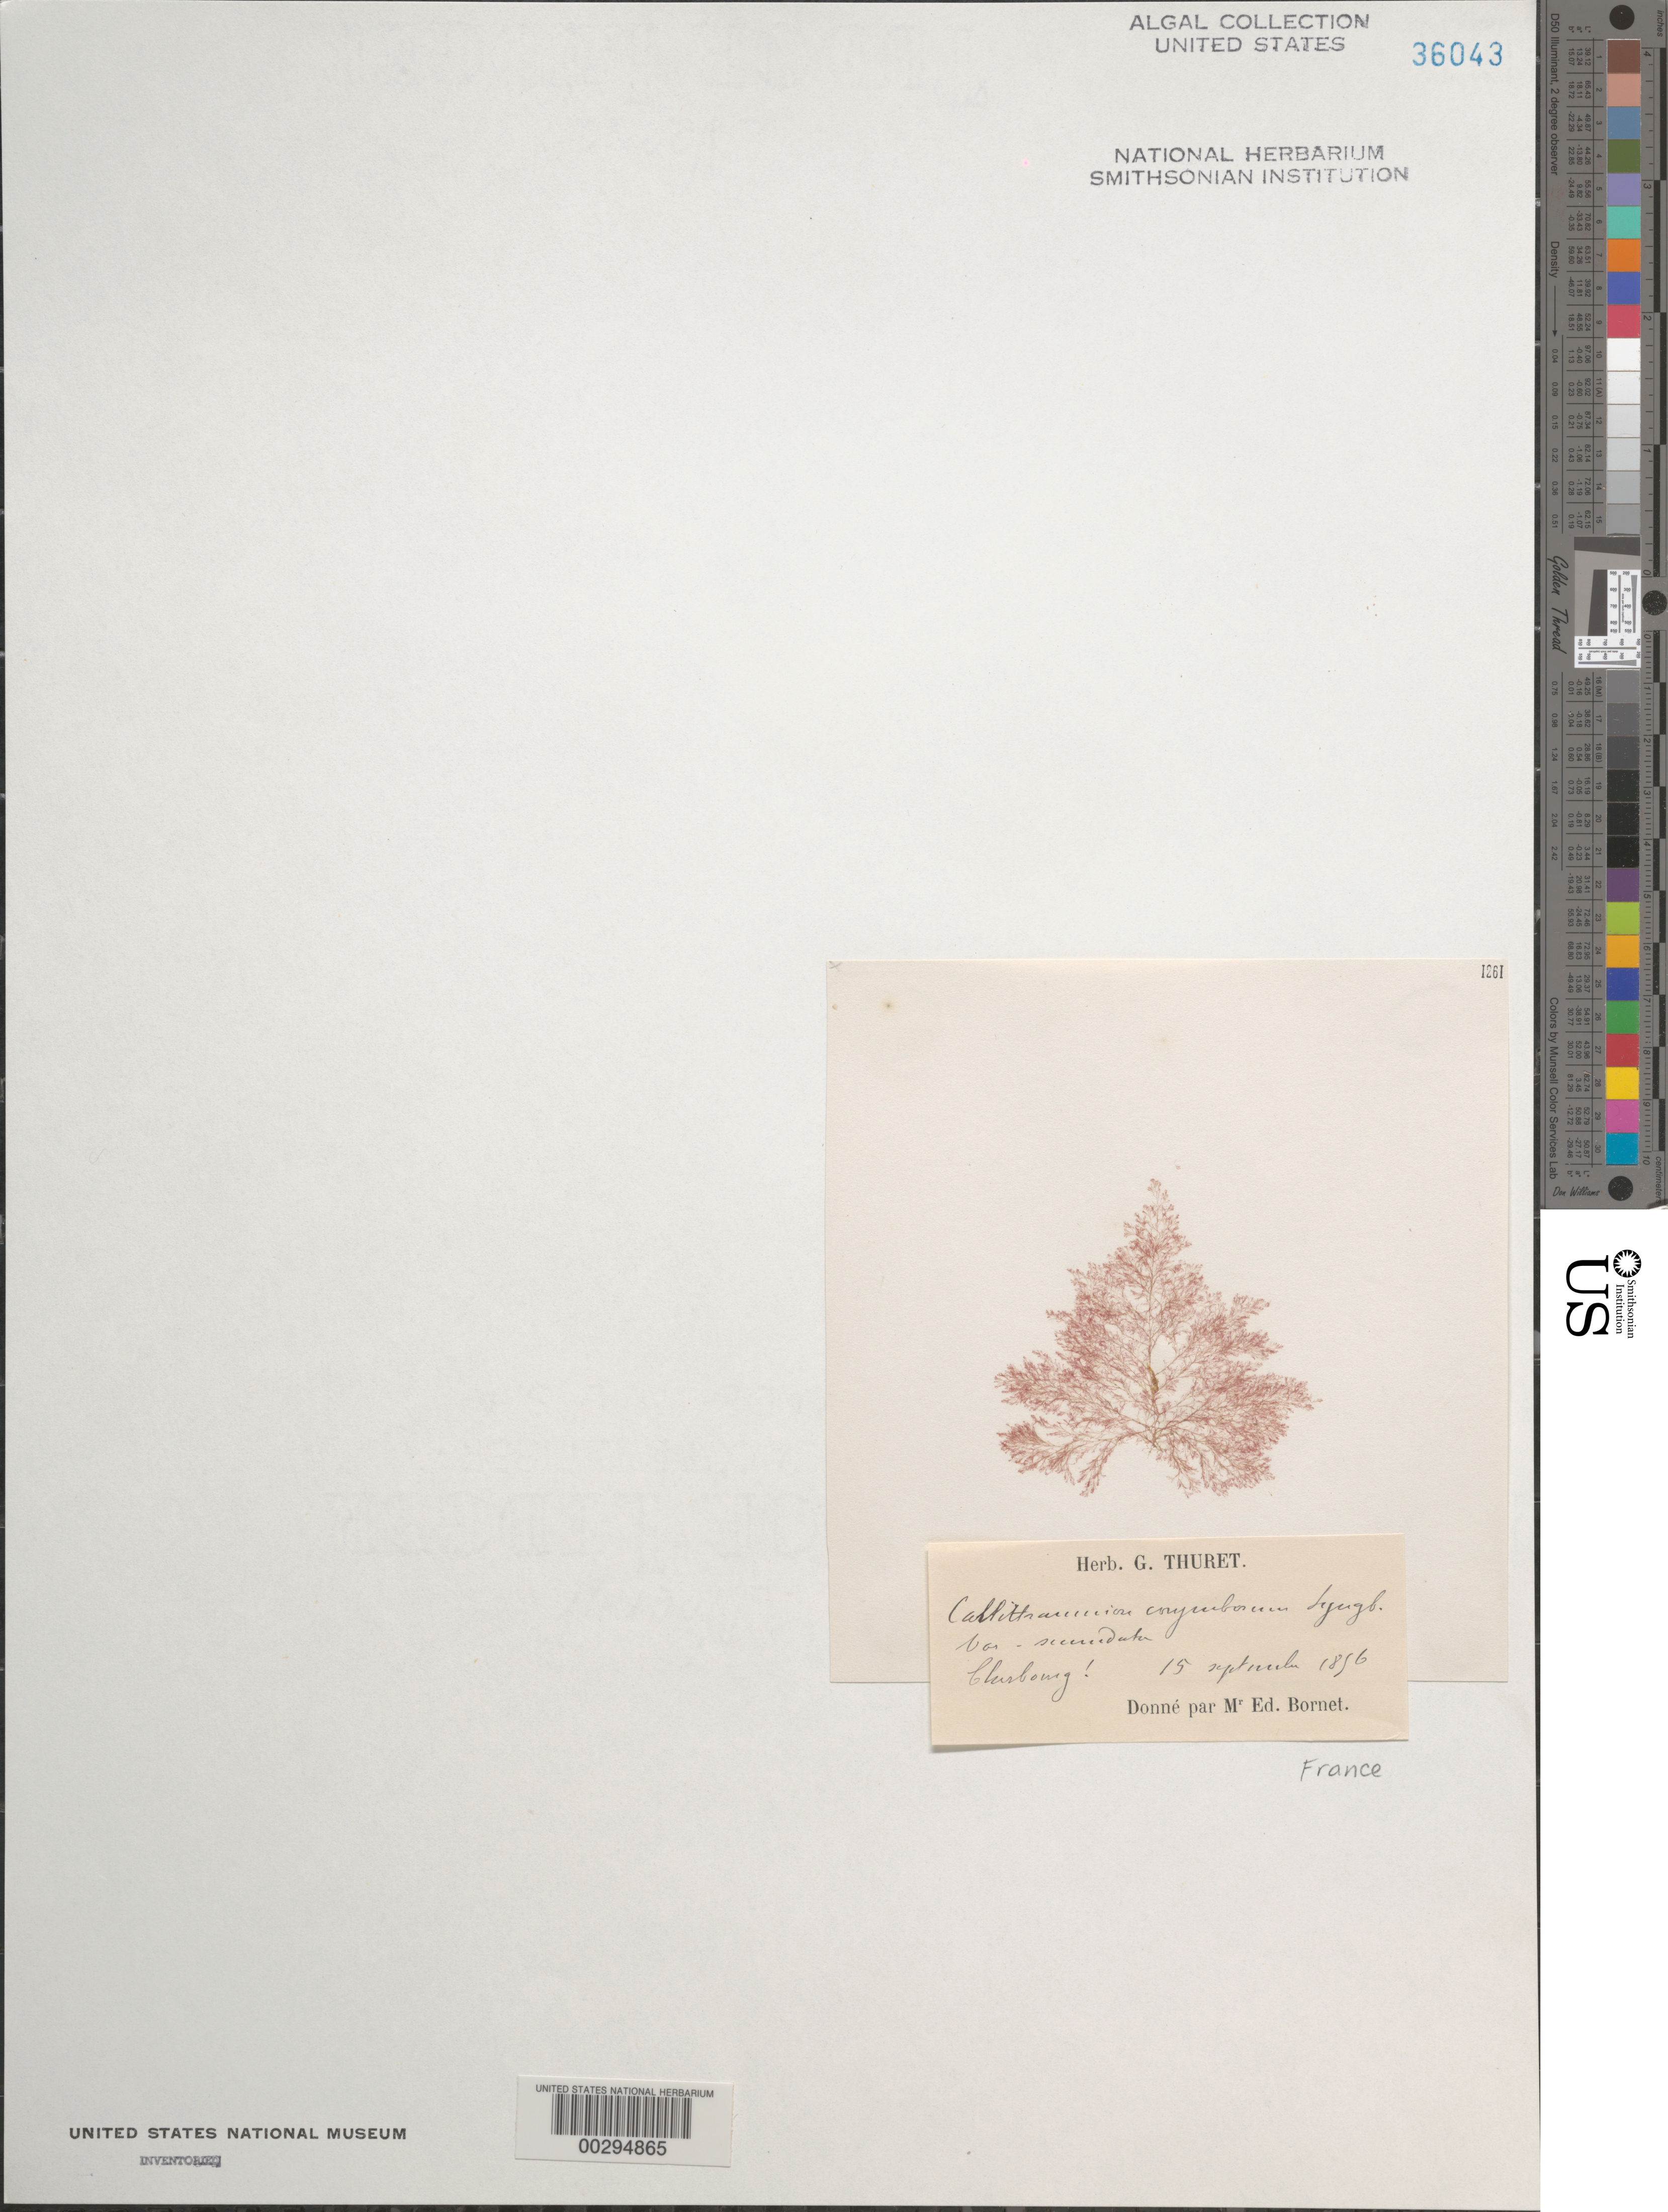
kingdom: Plantae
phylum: Rhodophyta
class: Florideophyceae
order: Ceramiales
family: Callithamniaceae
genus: Callithamnion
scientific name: Callithamnion corymbosum var. secundata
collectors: Thuret, G. (herbarium)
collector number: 1261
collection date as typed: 15 Sep 1856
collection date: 1856-09-15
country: France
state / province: Normandie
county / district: Manche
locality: Cherbourg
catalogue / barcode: US 36043